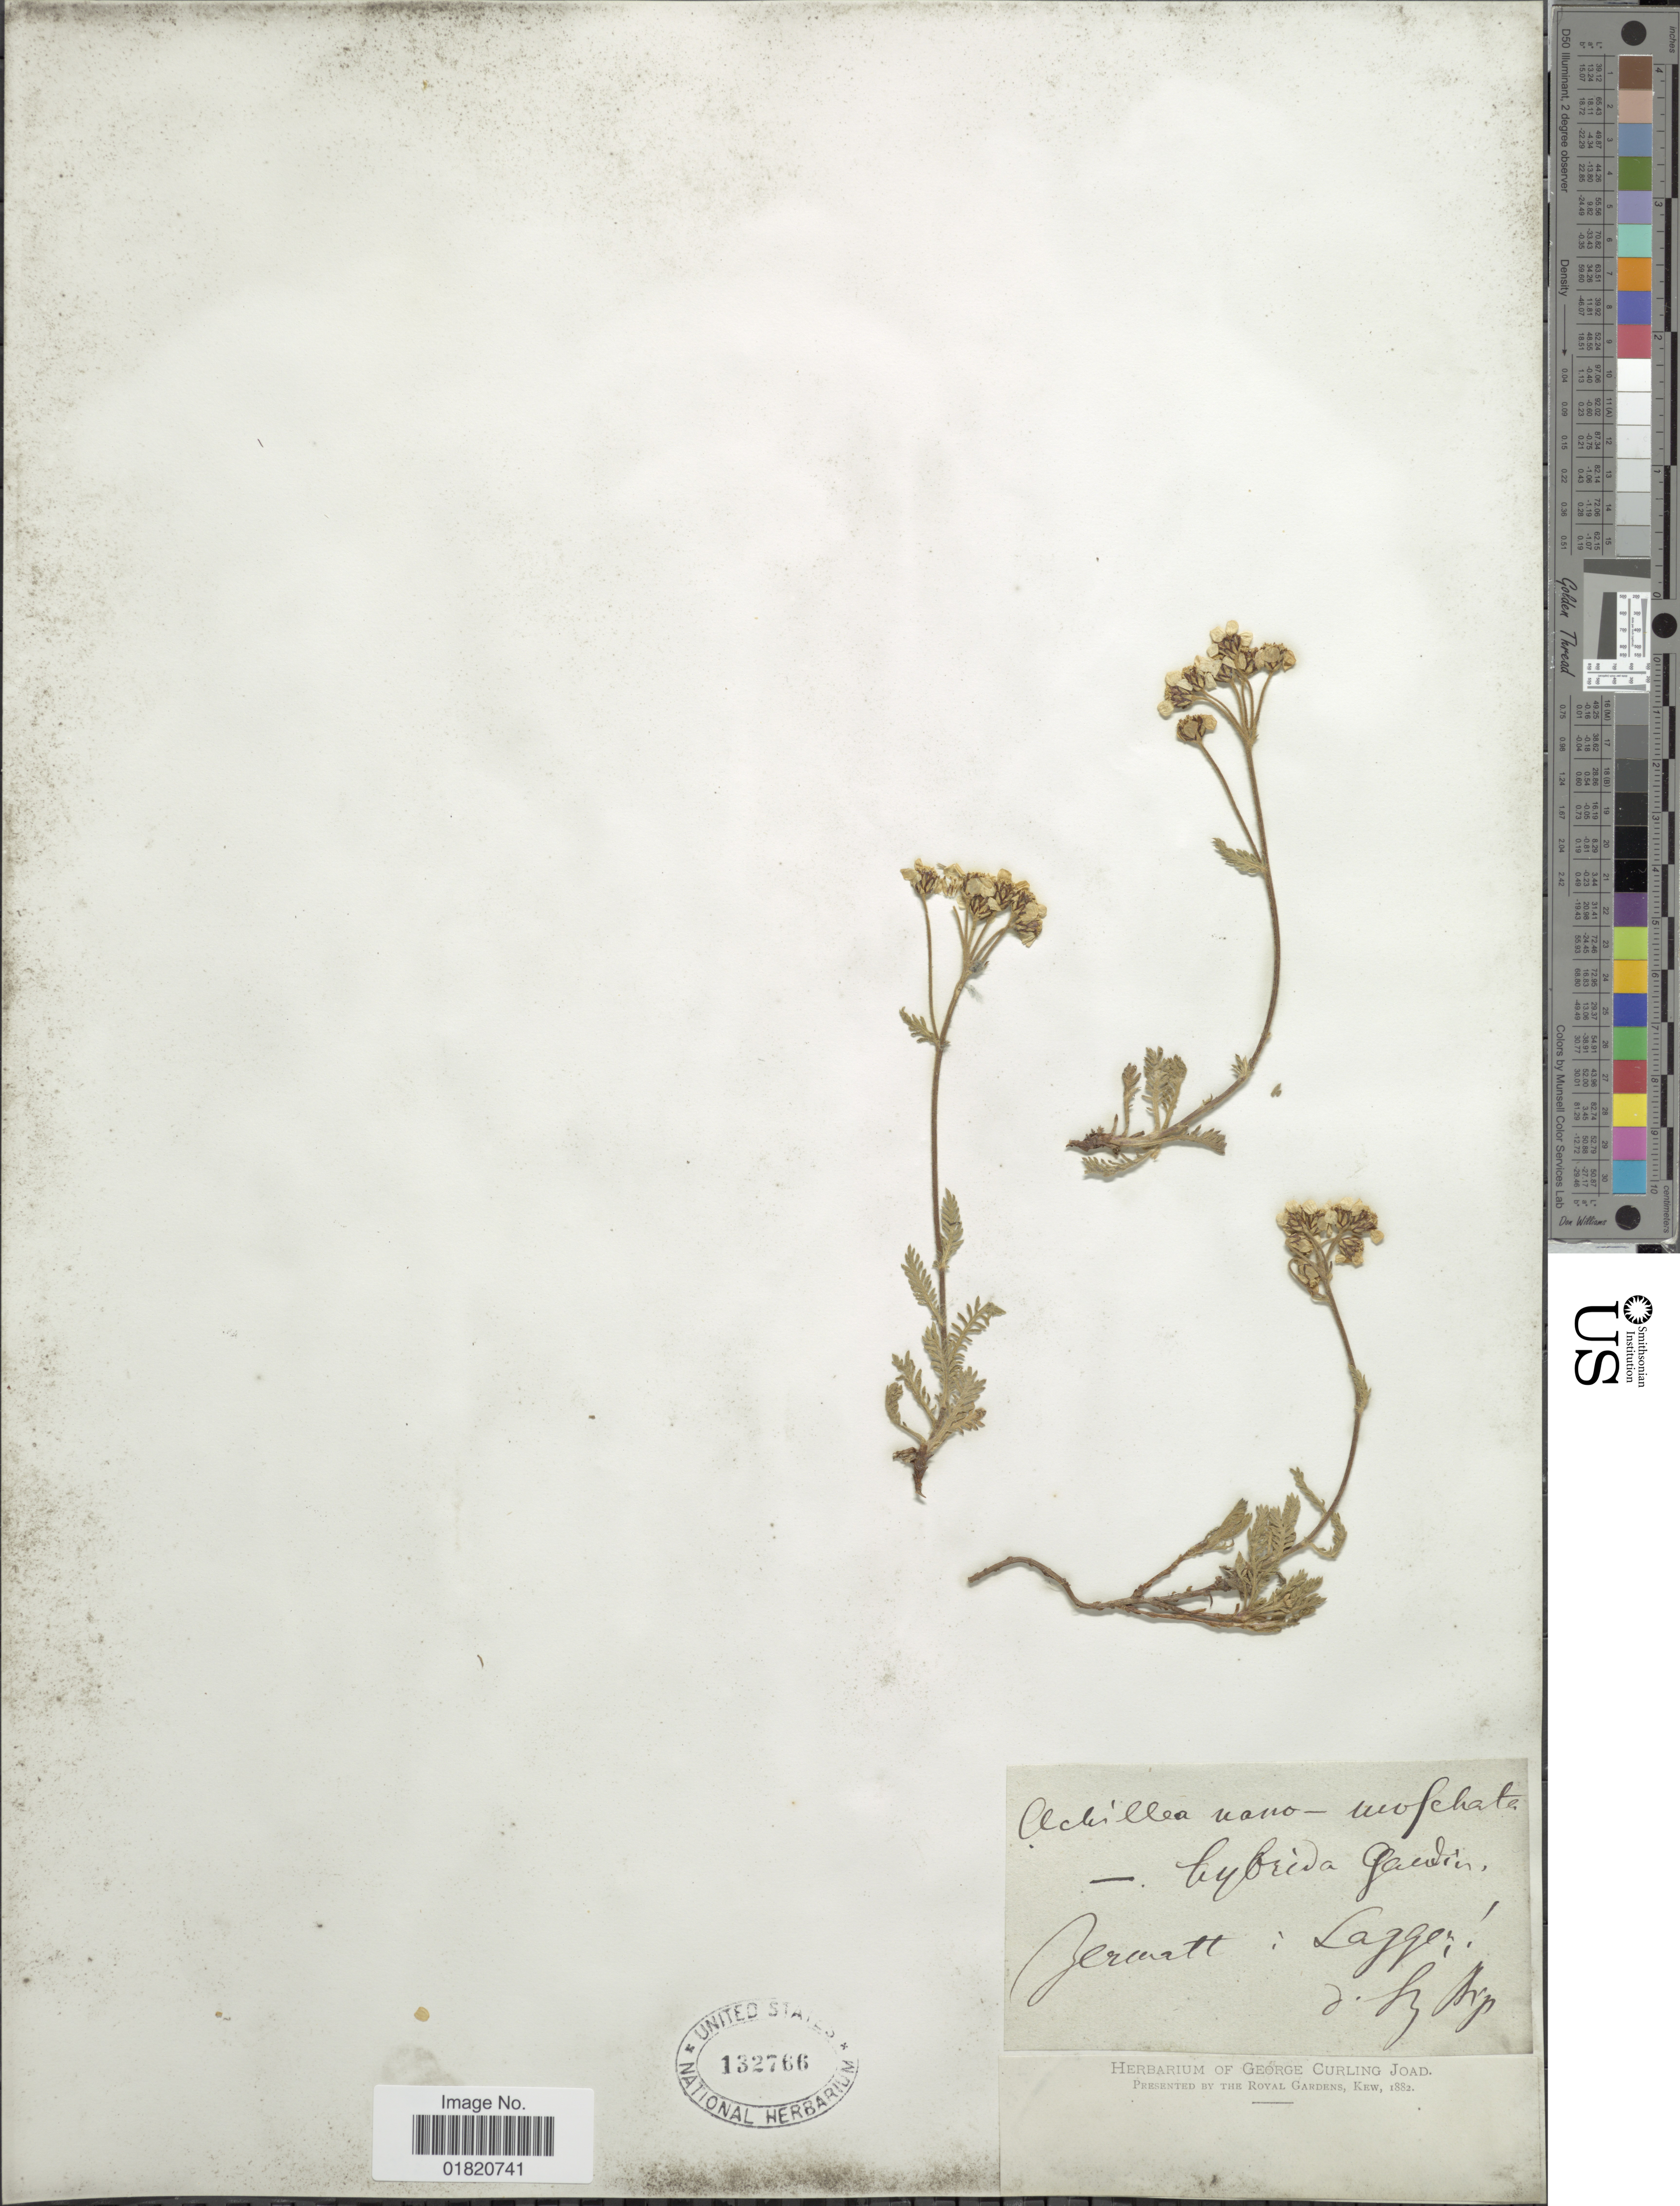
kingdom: Plantae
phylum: Tracheophyta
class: Magnoliopsida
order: Asterales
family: Asteraceae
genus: Achillea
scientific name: Achillea nana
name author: L.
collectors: F. J. Lagger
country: Switzerland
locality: Bybeida gardin, Zermatt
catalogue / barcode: US 132766